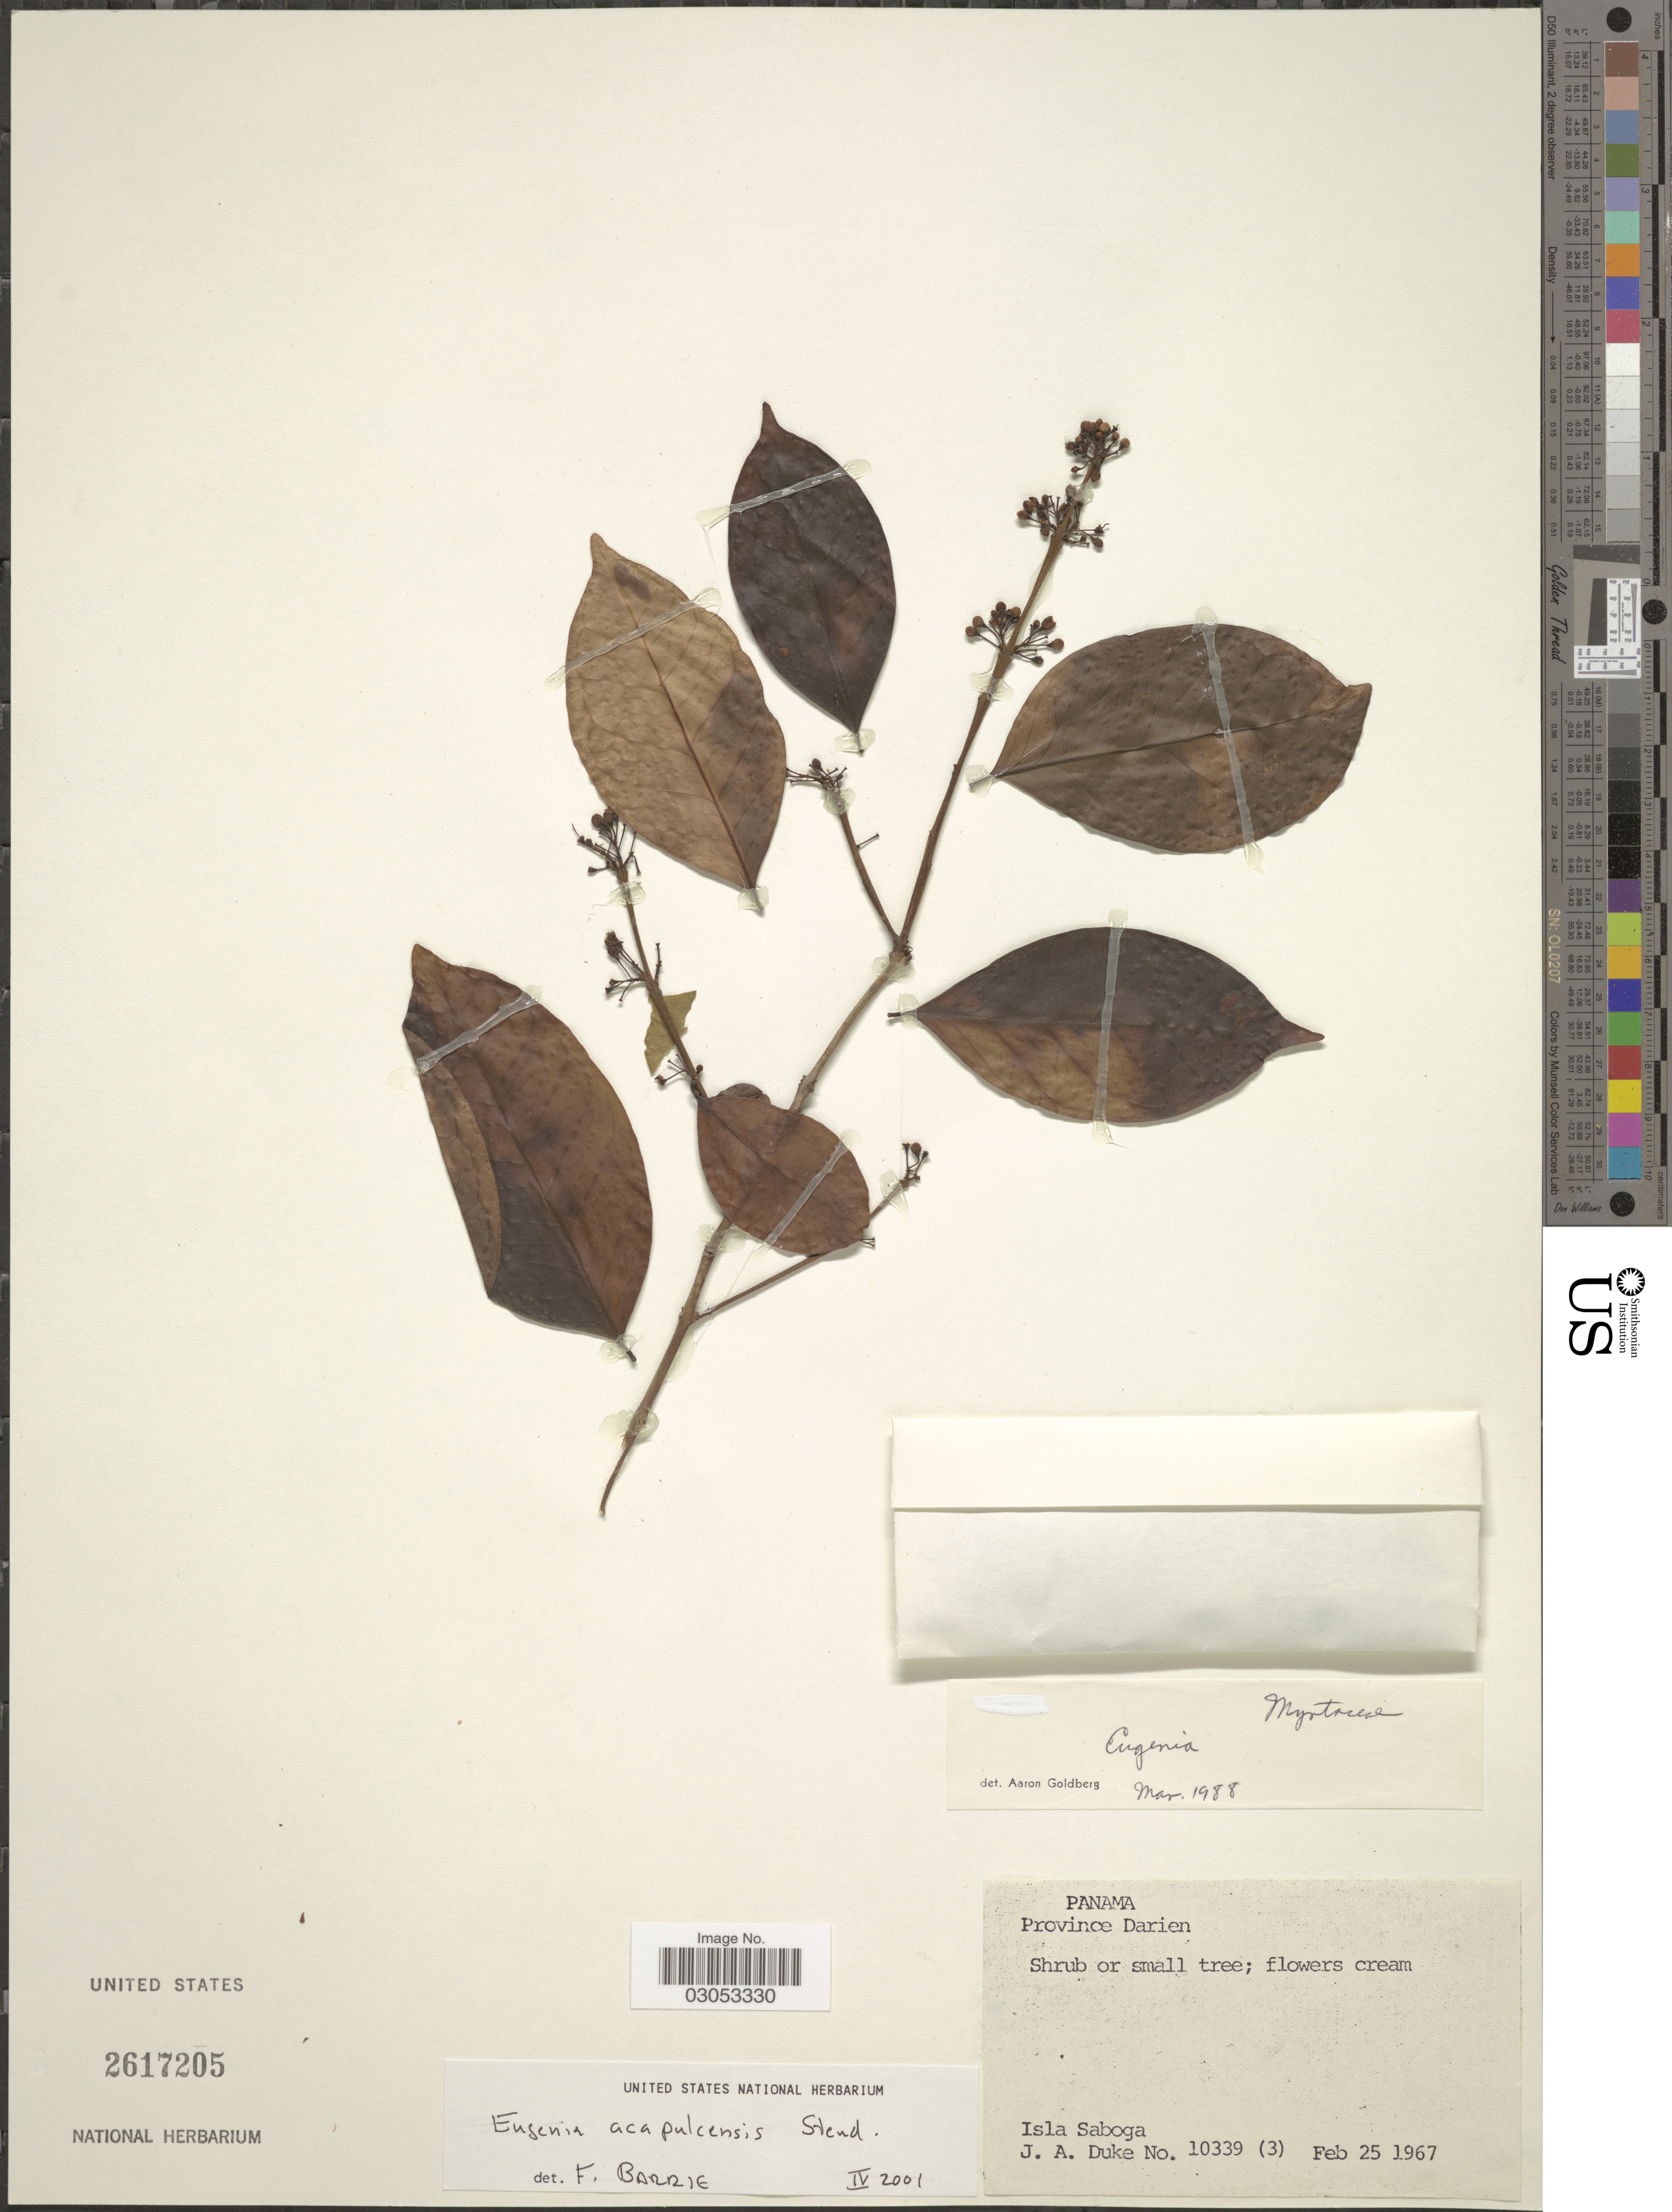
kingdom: Plantae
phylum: Tracheophyta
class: Magnoliopsida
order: Myrtales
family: Myrtaceae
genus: Eugenia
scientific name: Eugenia acapulcensis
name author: Steud.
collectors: J. A. Duke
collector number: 10339 (3)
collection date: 1967-02-25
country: Panama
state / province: Darién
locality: Isla Saboga.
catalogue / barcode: US 2617205